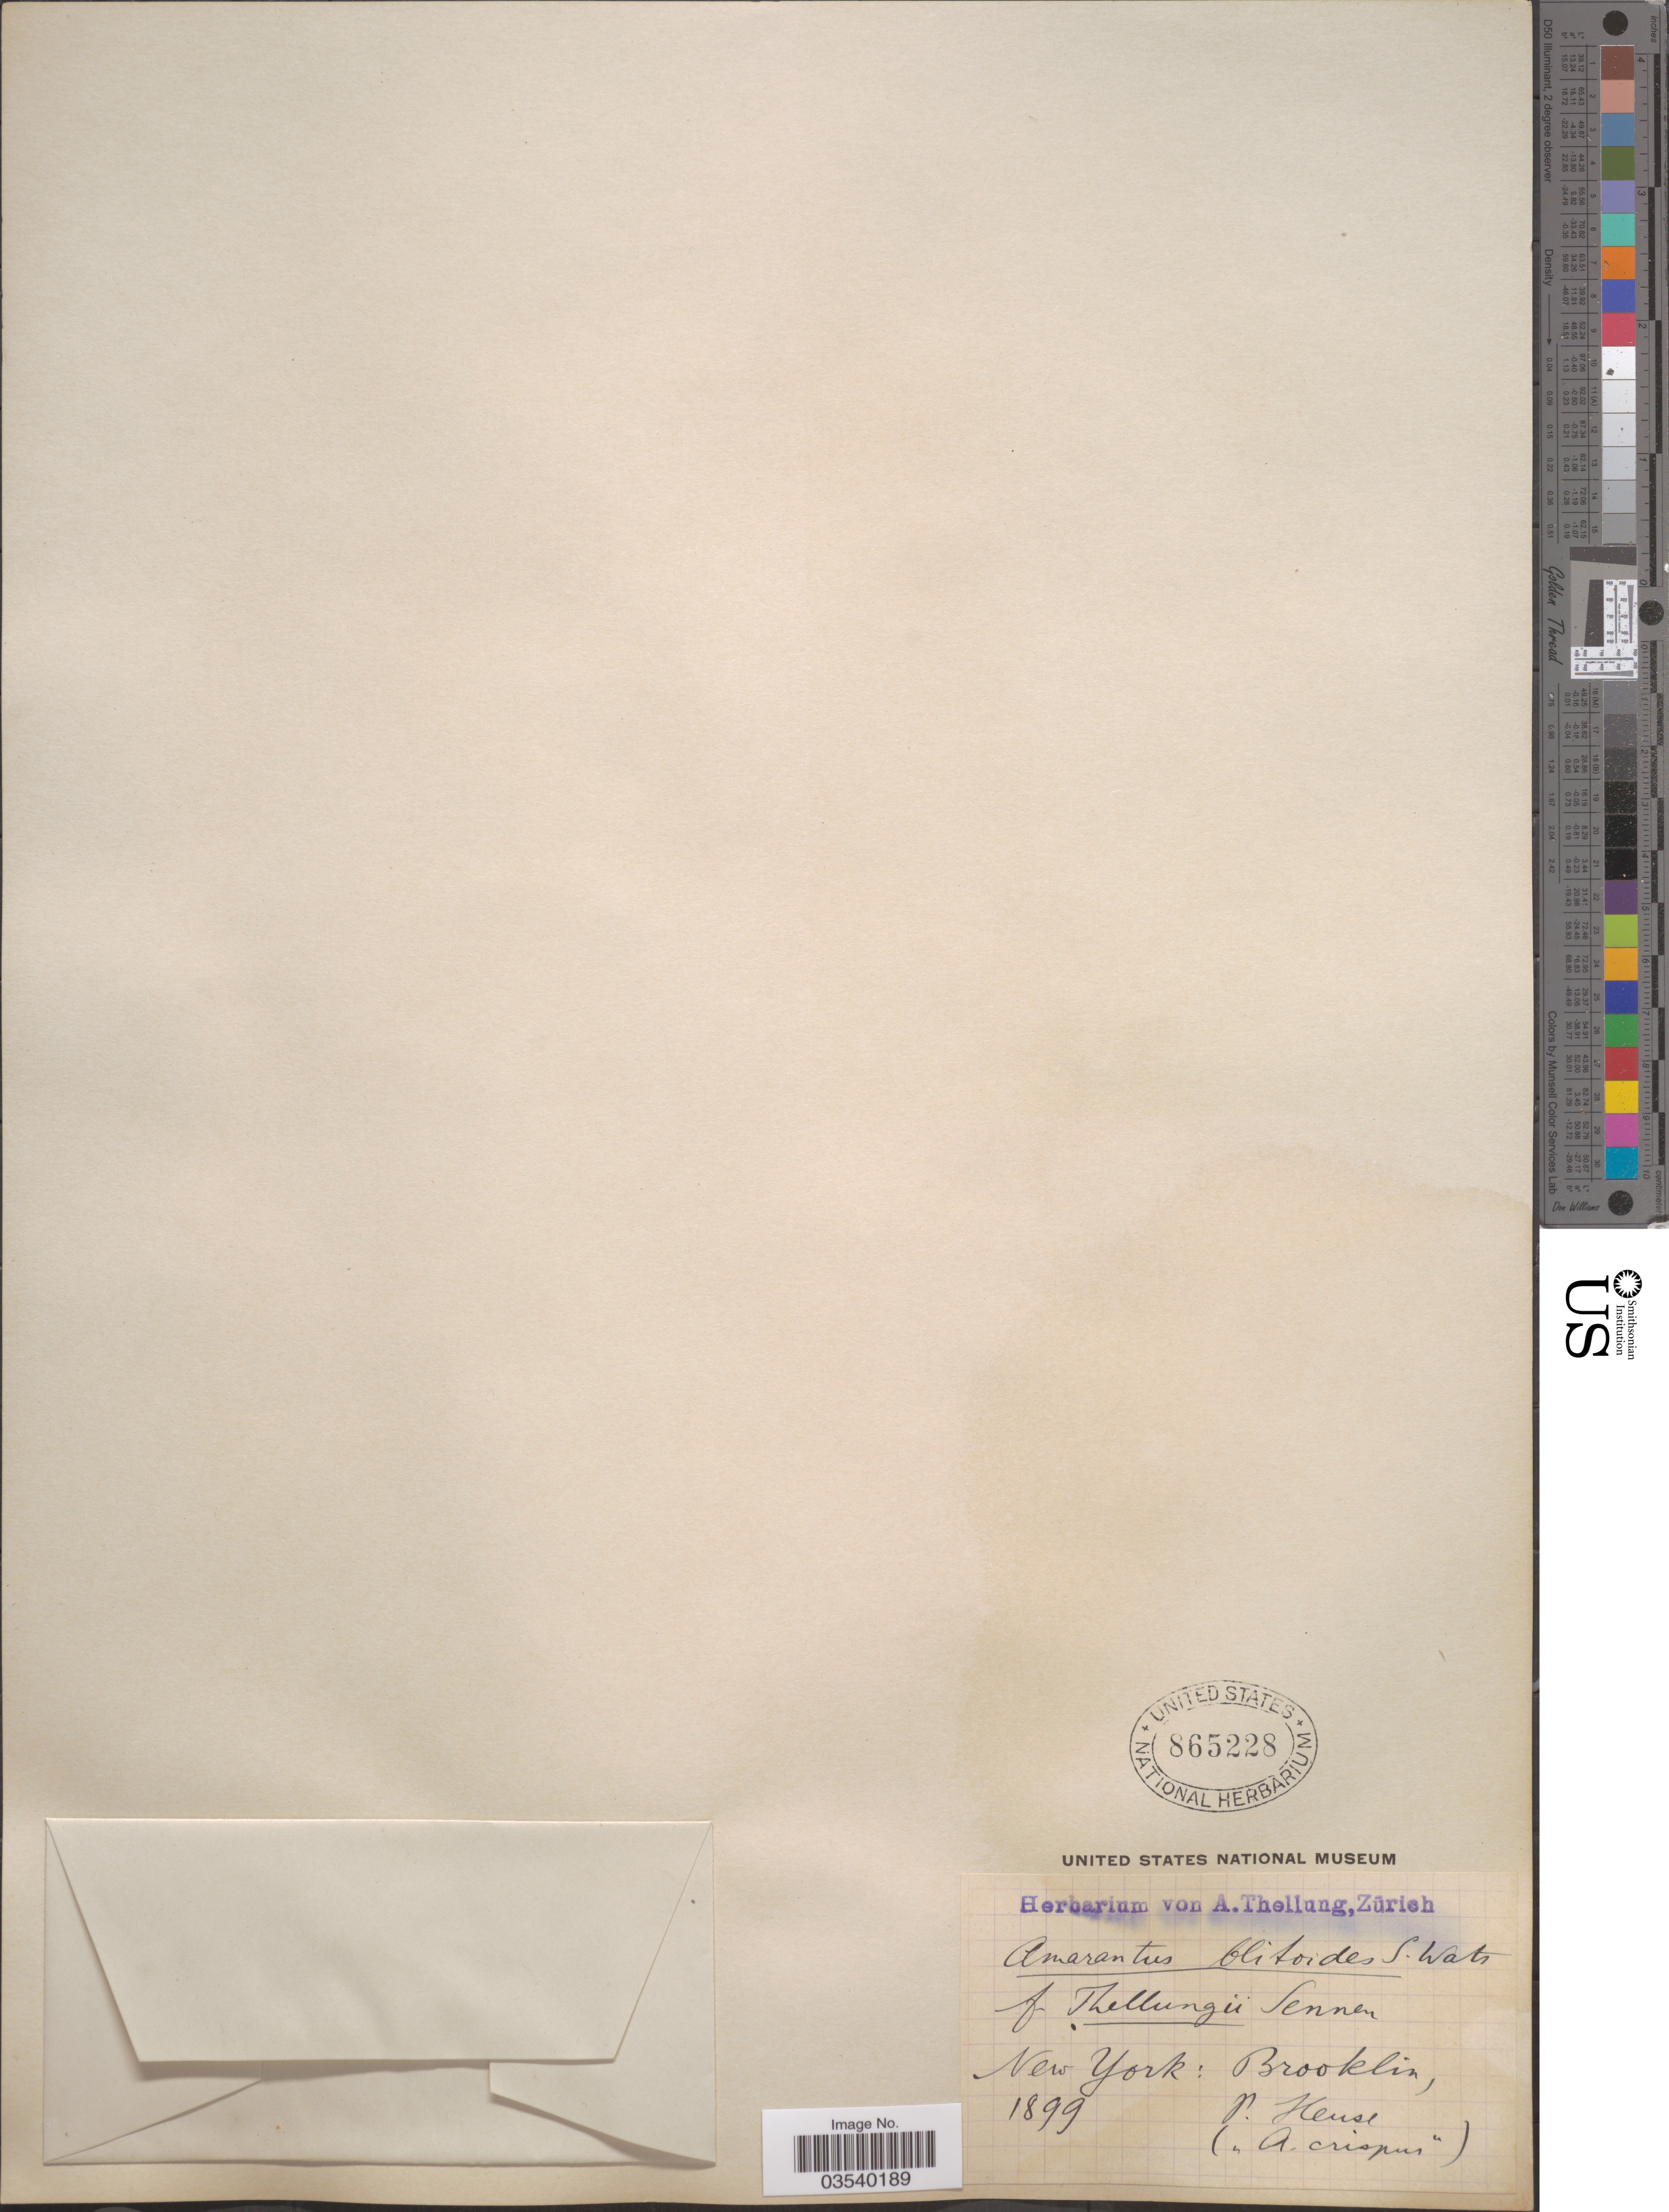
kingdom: Plantae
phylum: Tracheophyta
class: Magnoliopsida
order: Caryophyllales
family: Amaranthaceae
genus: Amaranthus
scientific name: Amaranthus blitoides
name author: S. Watson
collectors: P. Heuse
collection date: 1899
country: United States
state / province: New York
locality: Brooklin.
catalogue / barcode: US 865228